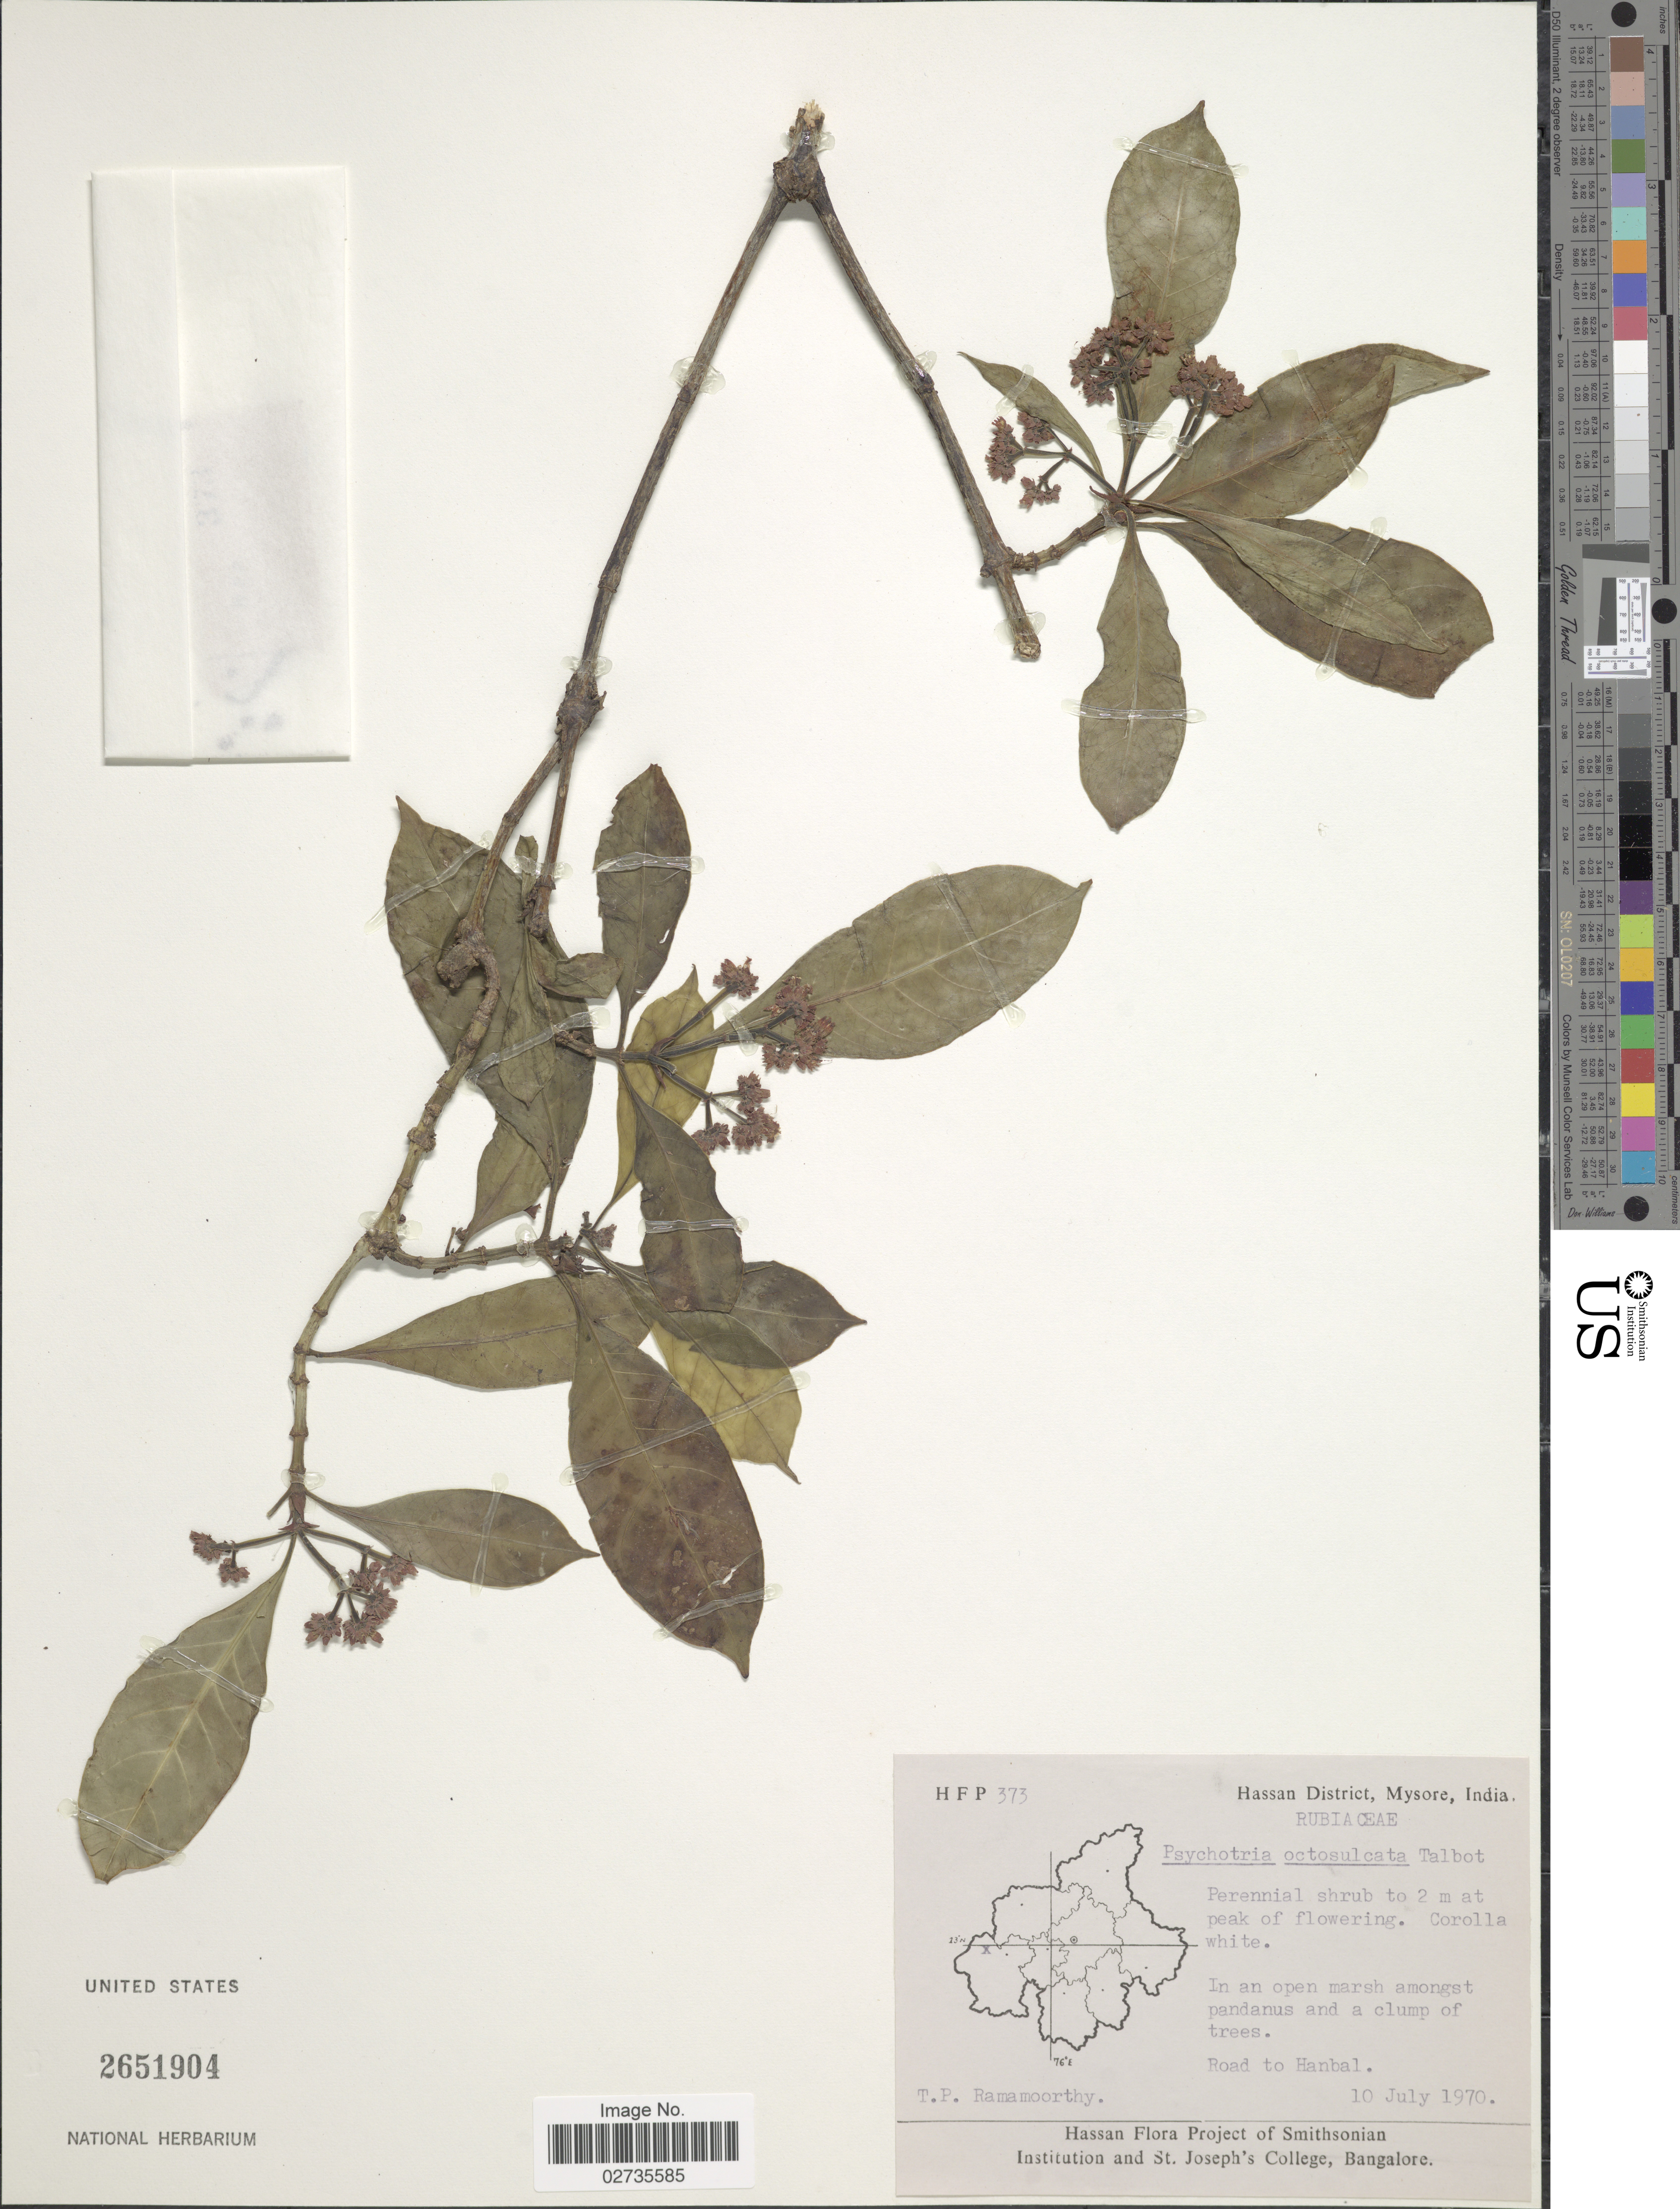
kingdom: Plantae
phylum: Tracheophyta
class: Magnoliopsida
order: Gentianales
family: Rubiaceae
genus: Psychotria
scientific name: Psychotria octosulcata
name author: Talbot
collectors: T. P. Ramamoorthy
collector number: H F P 373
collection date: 1970-07-10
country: India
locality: Hassan District, Mysore District, In an open marsh amongst pandanus and a clump of trees. Road to Hanbal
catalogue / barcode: US 2651904